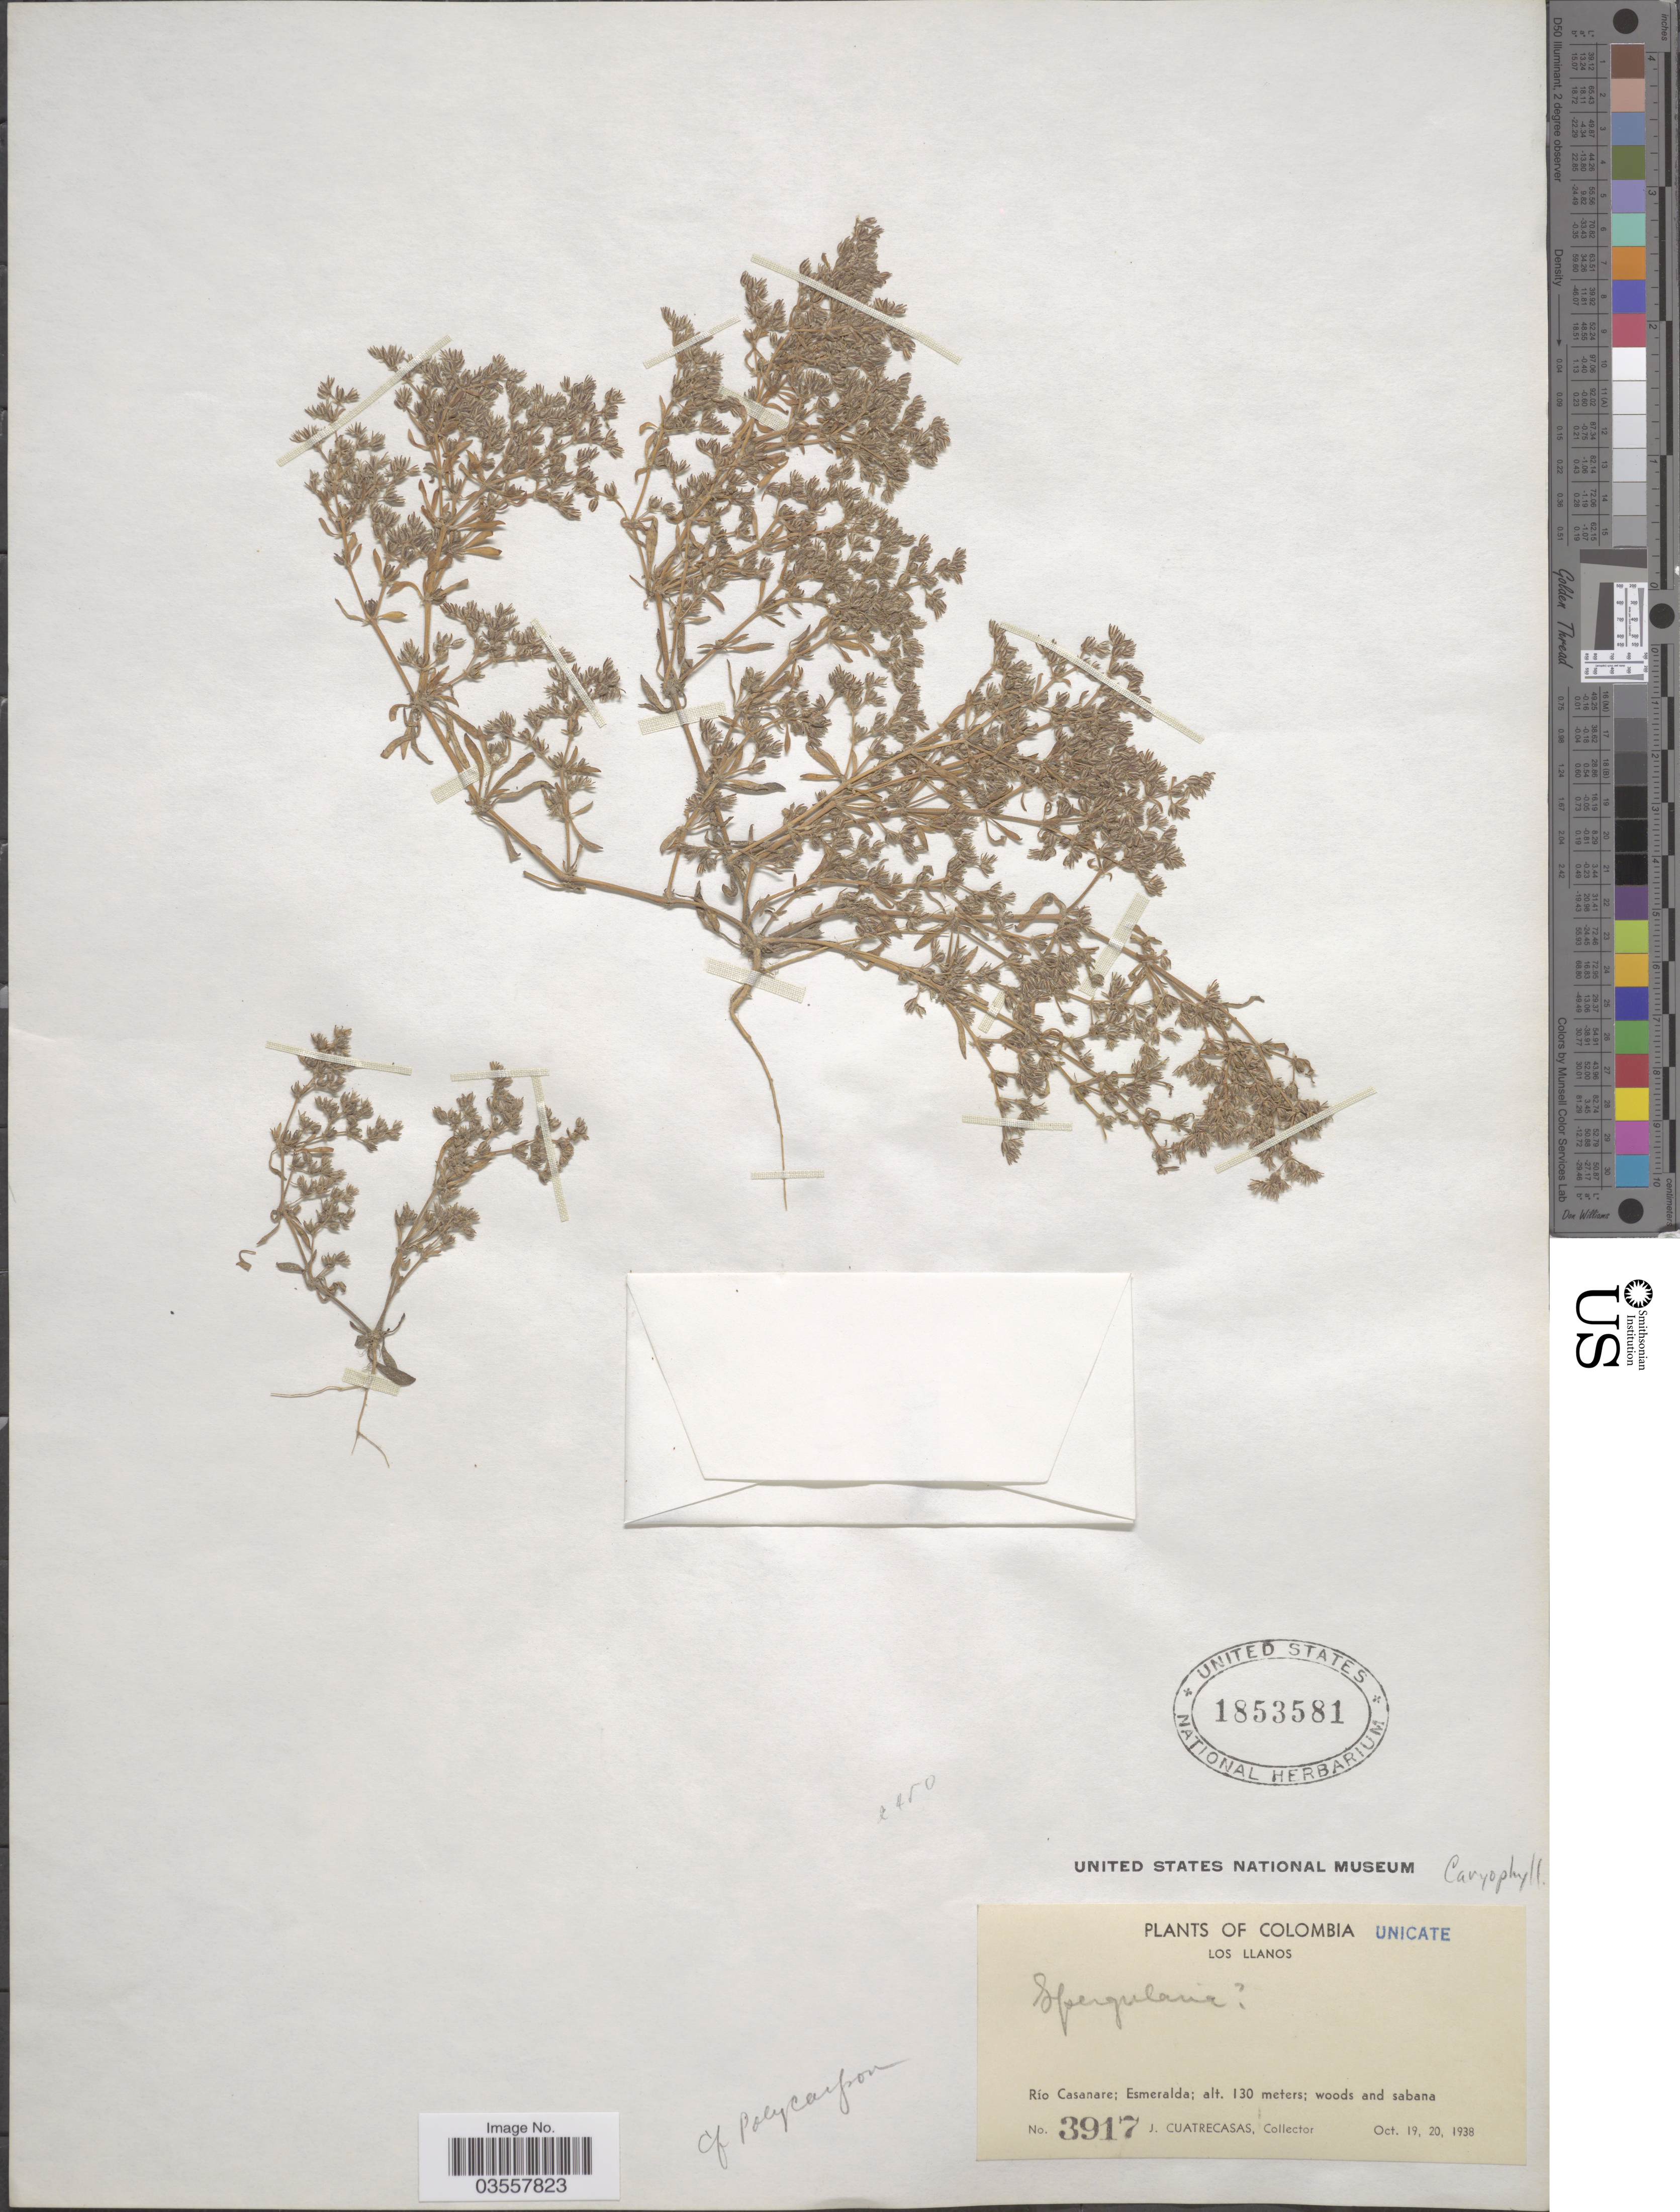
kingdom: Plantae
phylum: Tracheophyta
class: Magnoliopsida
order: Caryophyllales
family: Caryophyllaceae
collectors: J. Cuatrecasas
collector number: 3917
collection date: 1938-10-19/1938-10-20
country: Colombia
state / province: Casanare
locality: Los Llanos. Río Casanare; Esmeralda.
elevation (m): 130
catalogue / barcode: US 1853581